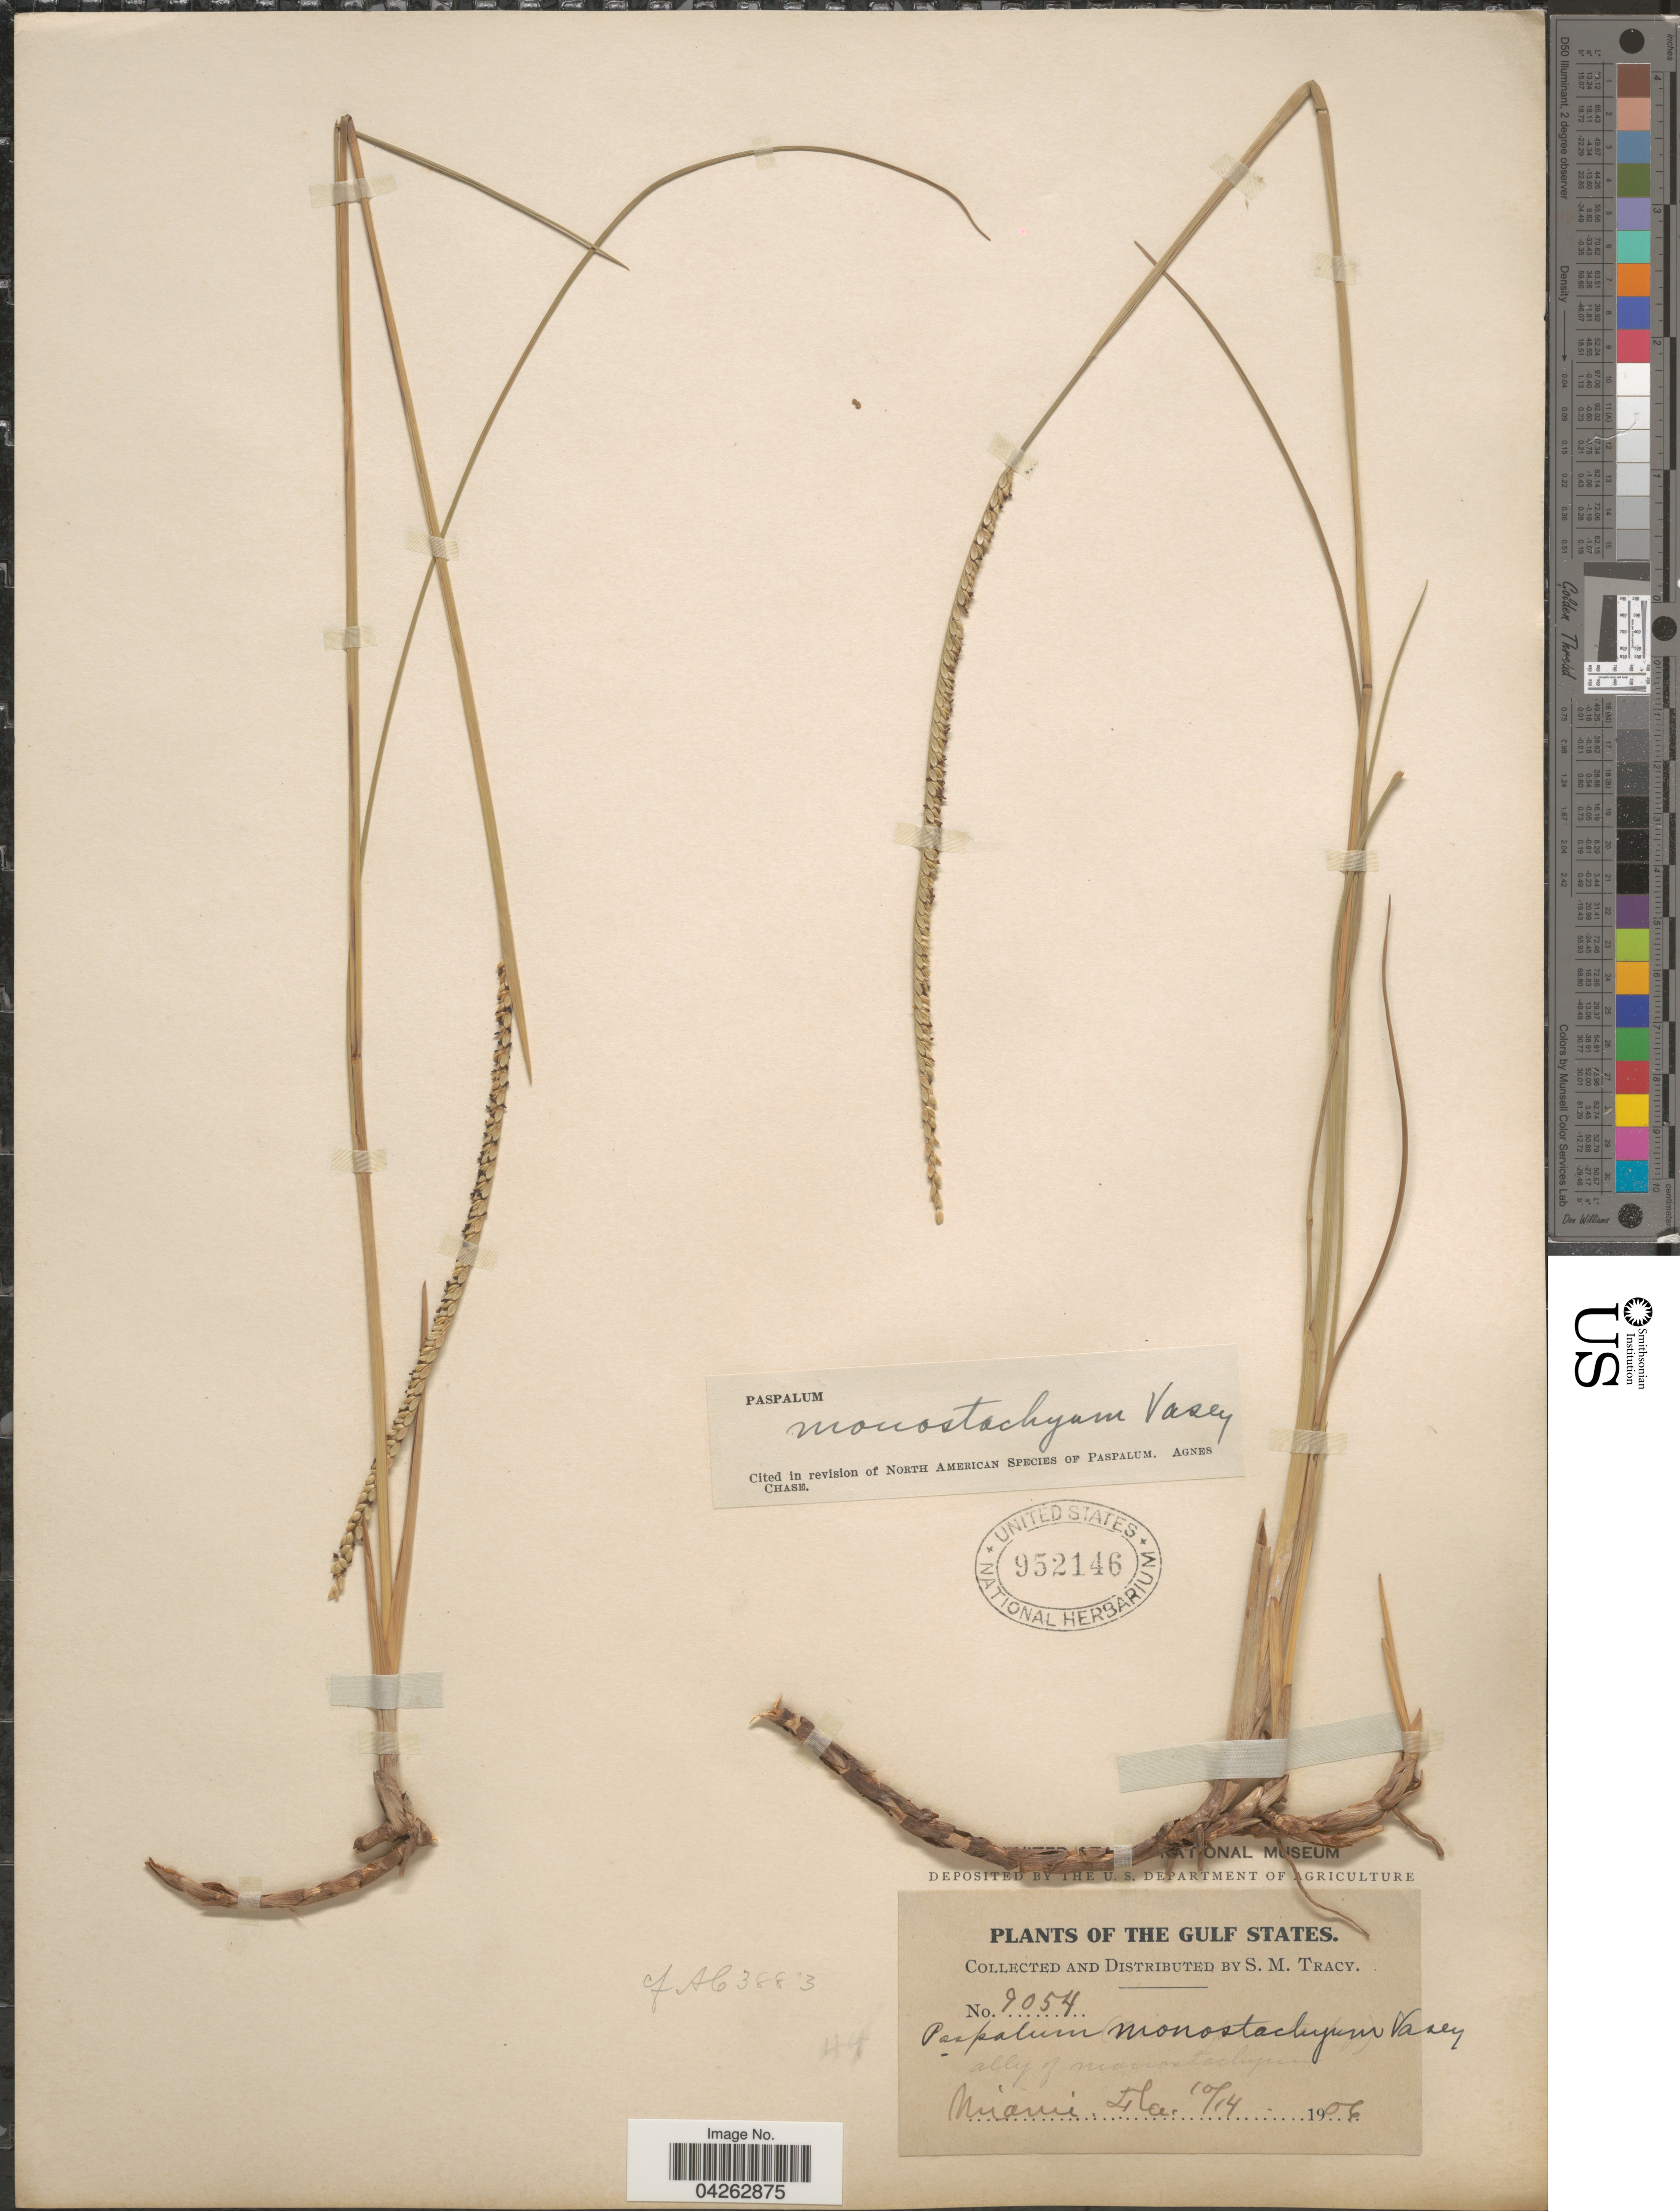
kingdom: Plantae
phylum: Tracheophyta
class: Liliopsida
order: Poales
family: Poaceae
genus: Paspalum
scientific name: Paspalum monostachyum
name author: Vasey ex Chapm.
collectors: S. M. Tracy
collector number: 9054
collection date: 1906-10-14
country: United States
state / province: Florida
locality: The Gulf States. Miami.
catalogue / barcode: US 952146